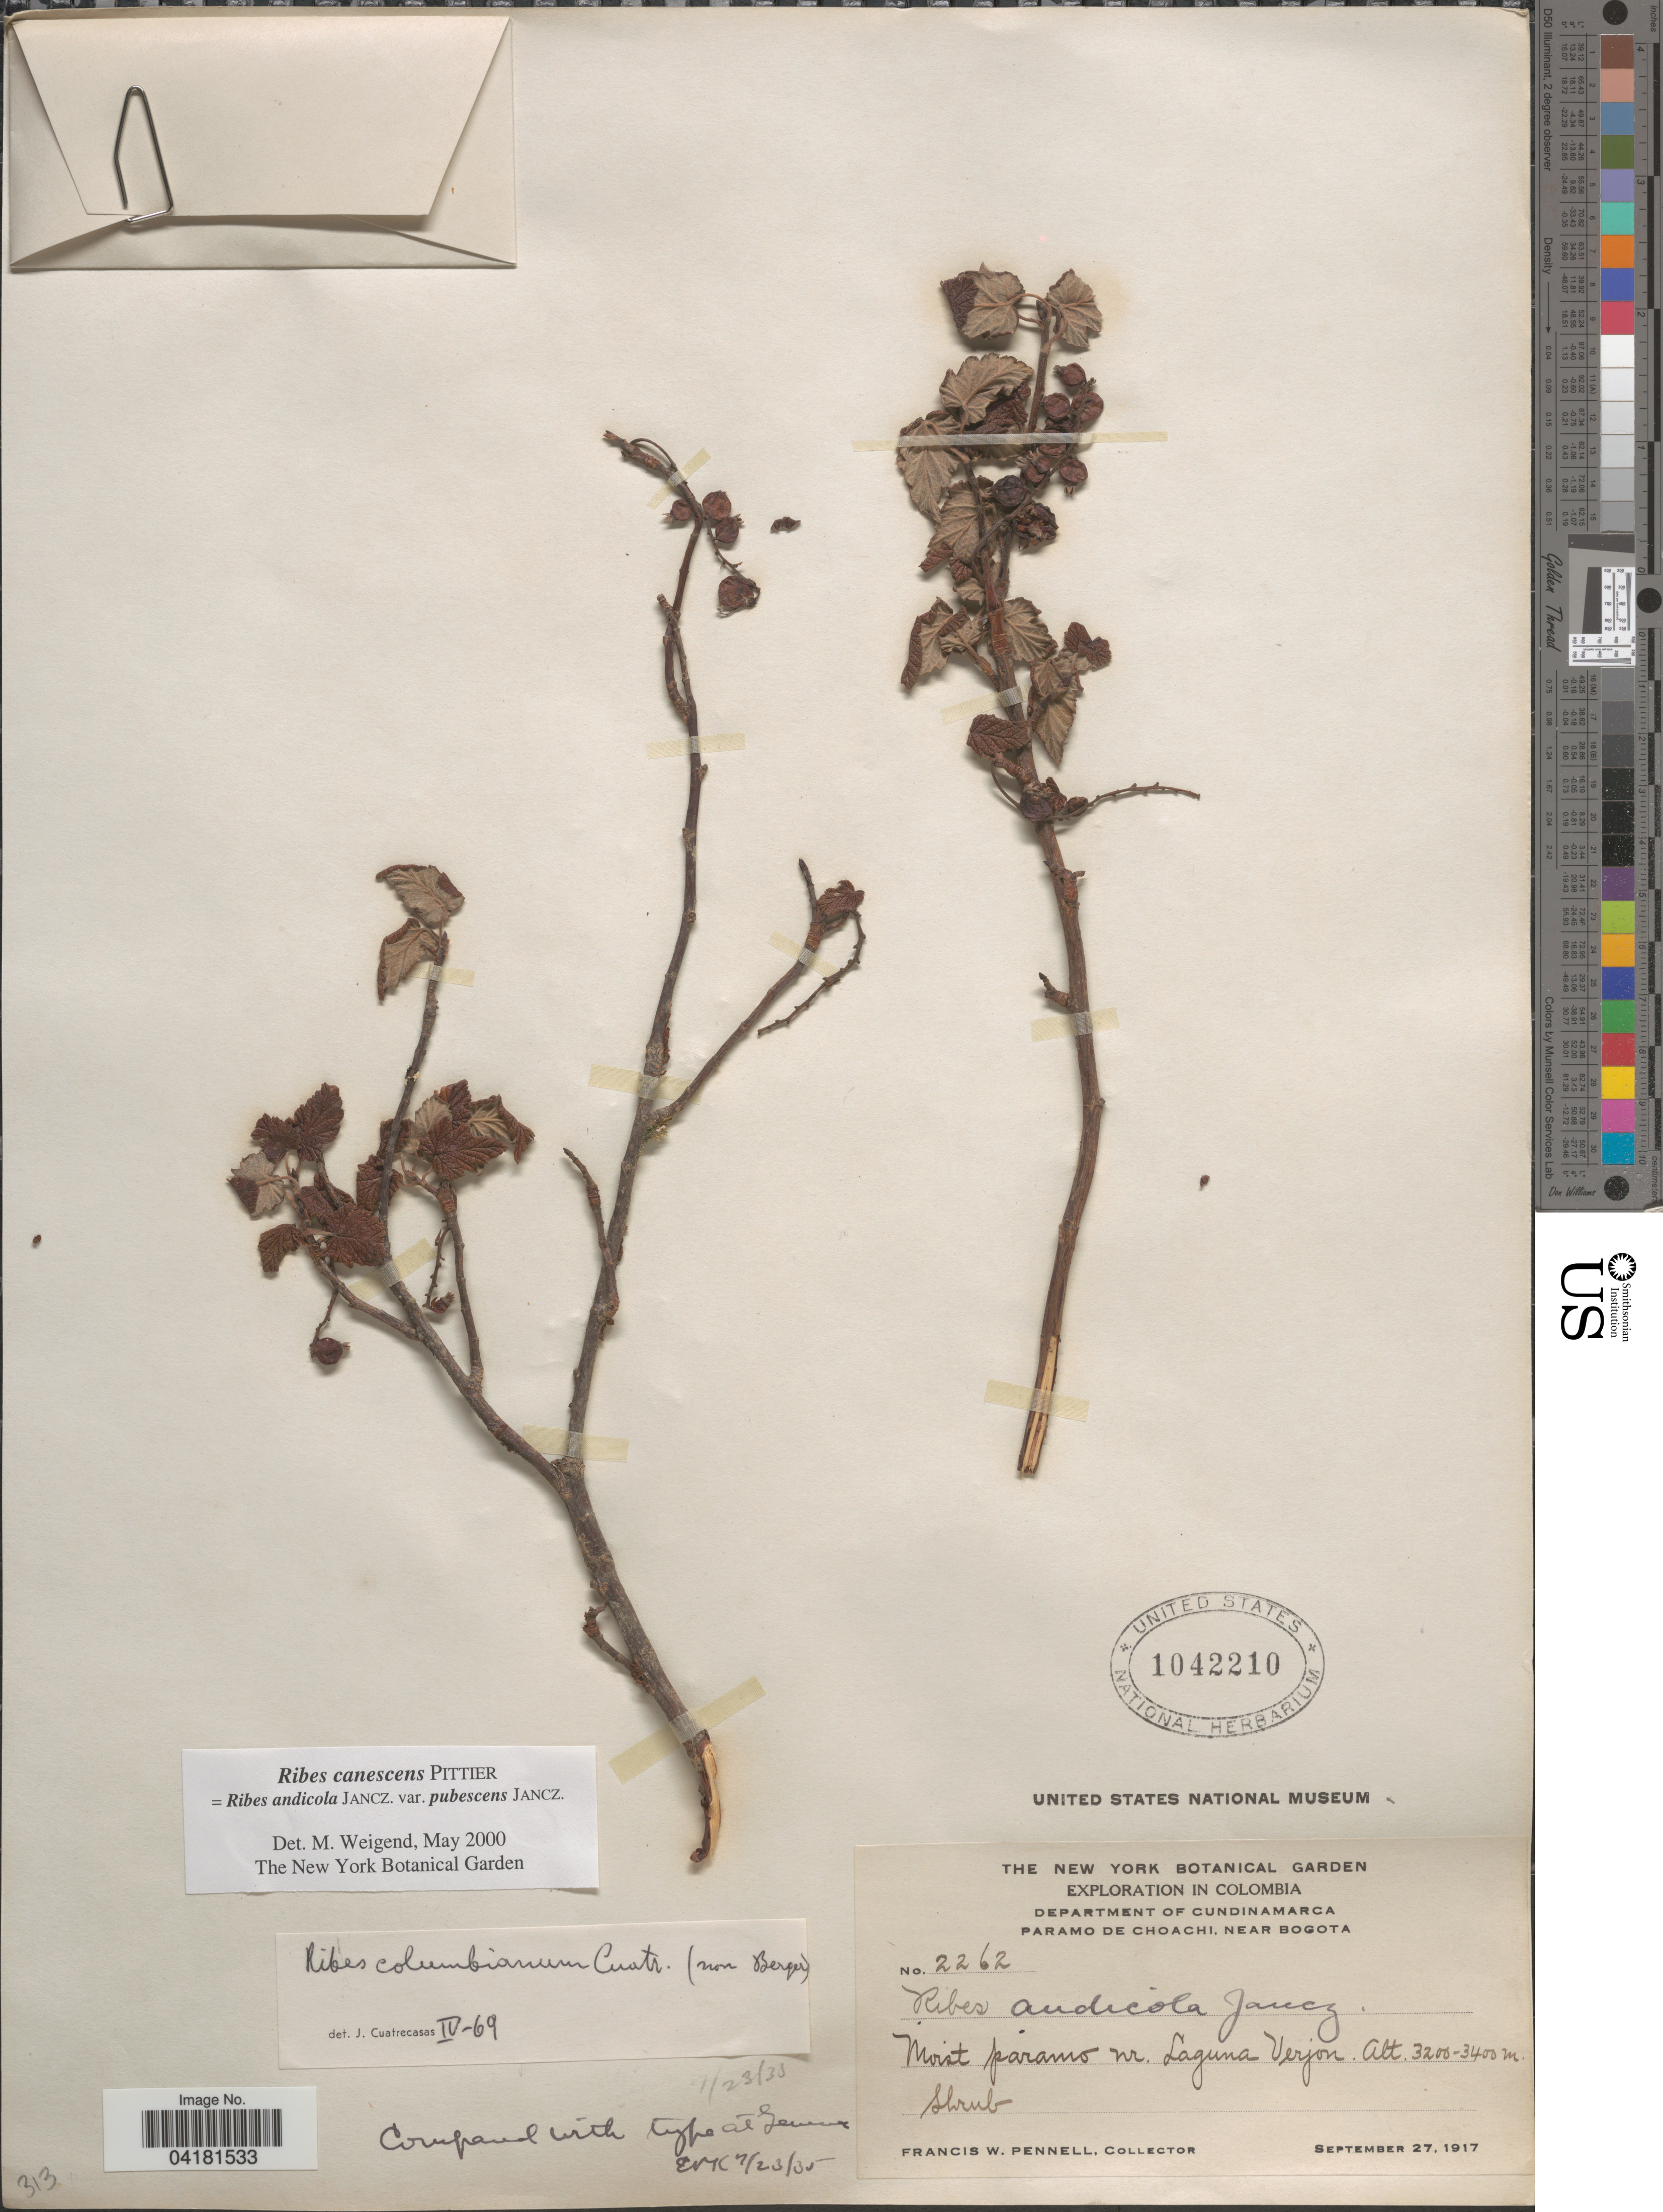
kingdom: Plantae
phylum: Tracheophyta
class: Magnoliopsida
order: Saxifragales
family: Grossulariaceae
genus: Ribes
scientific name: Ribes canescens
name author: Pittier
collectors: F. W. Pennell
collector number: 2262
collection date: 1917-09-27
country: Colombia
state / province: Cundinamarca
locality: Exploration in Colombia. Department of Cundinamarca. Paramo de Choachi, near Bogota. Moist paramo nr. Laguna Verjon.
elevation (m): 3200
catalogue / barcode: US 1042210